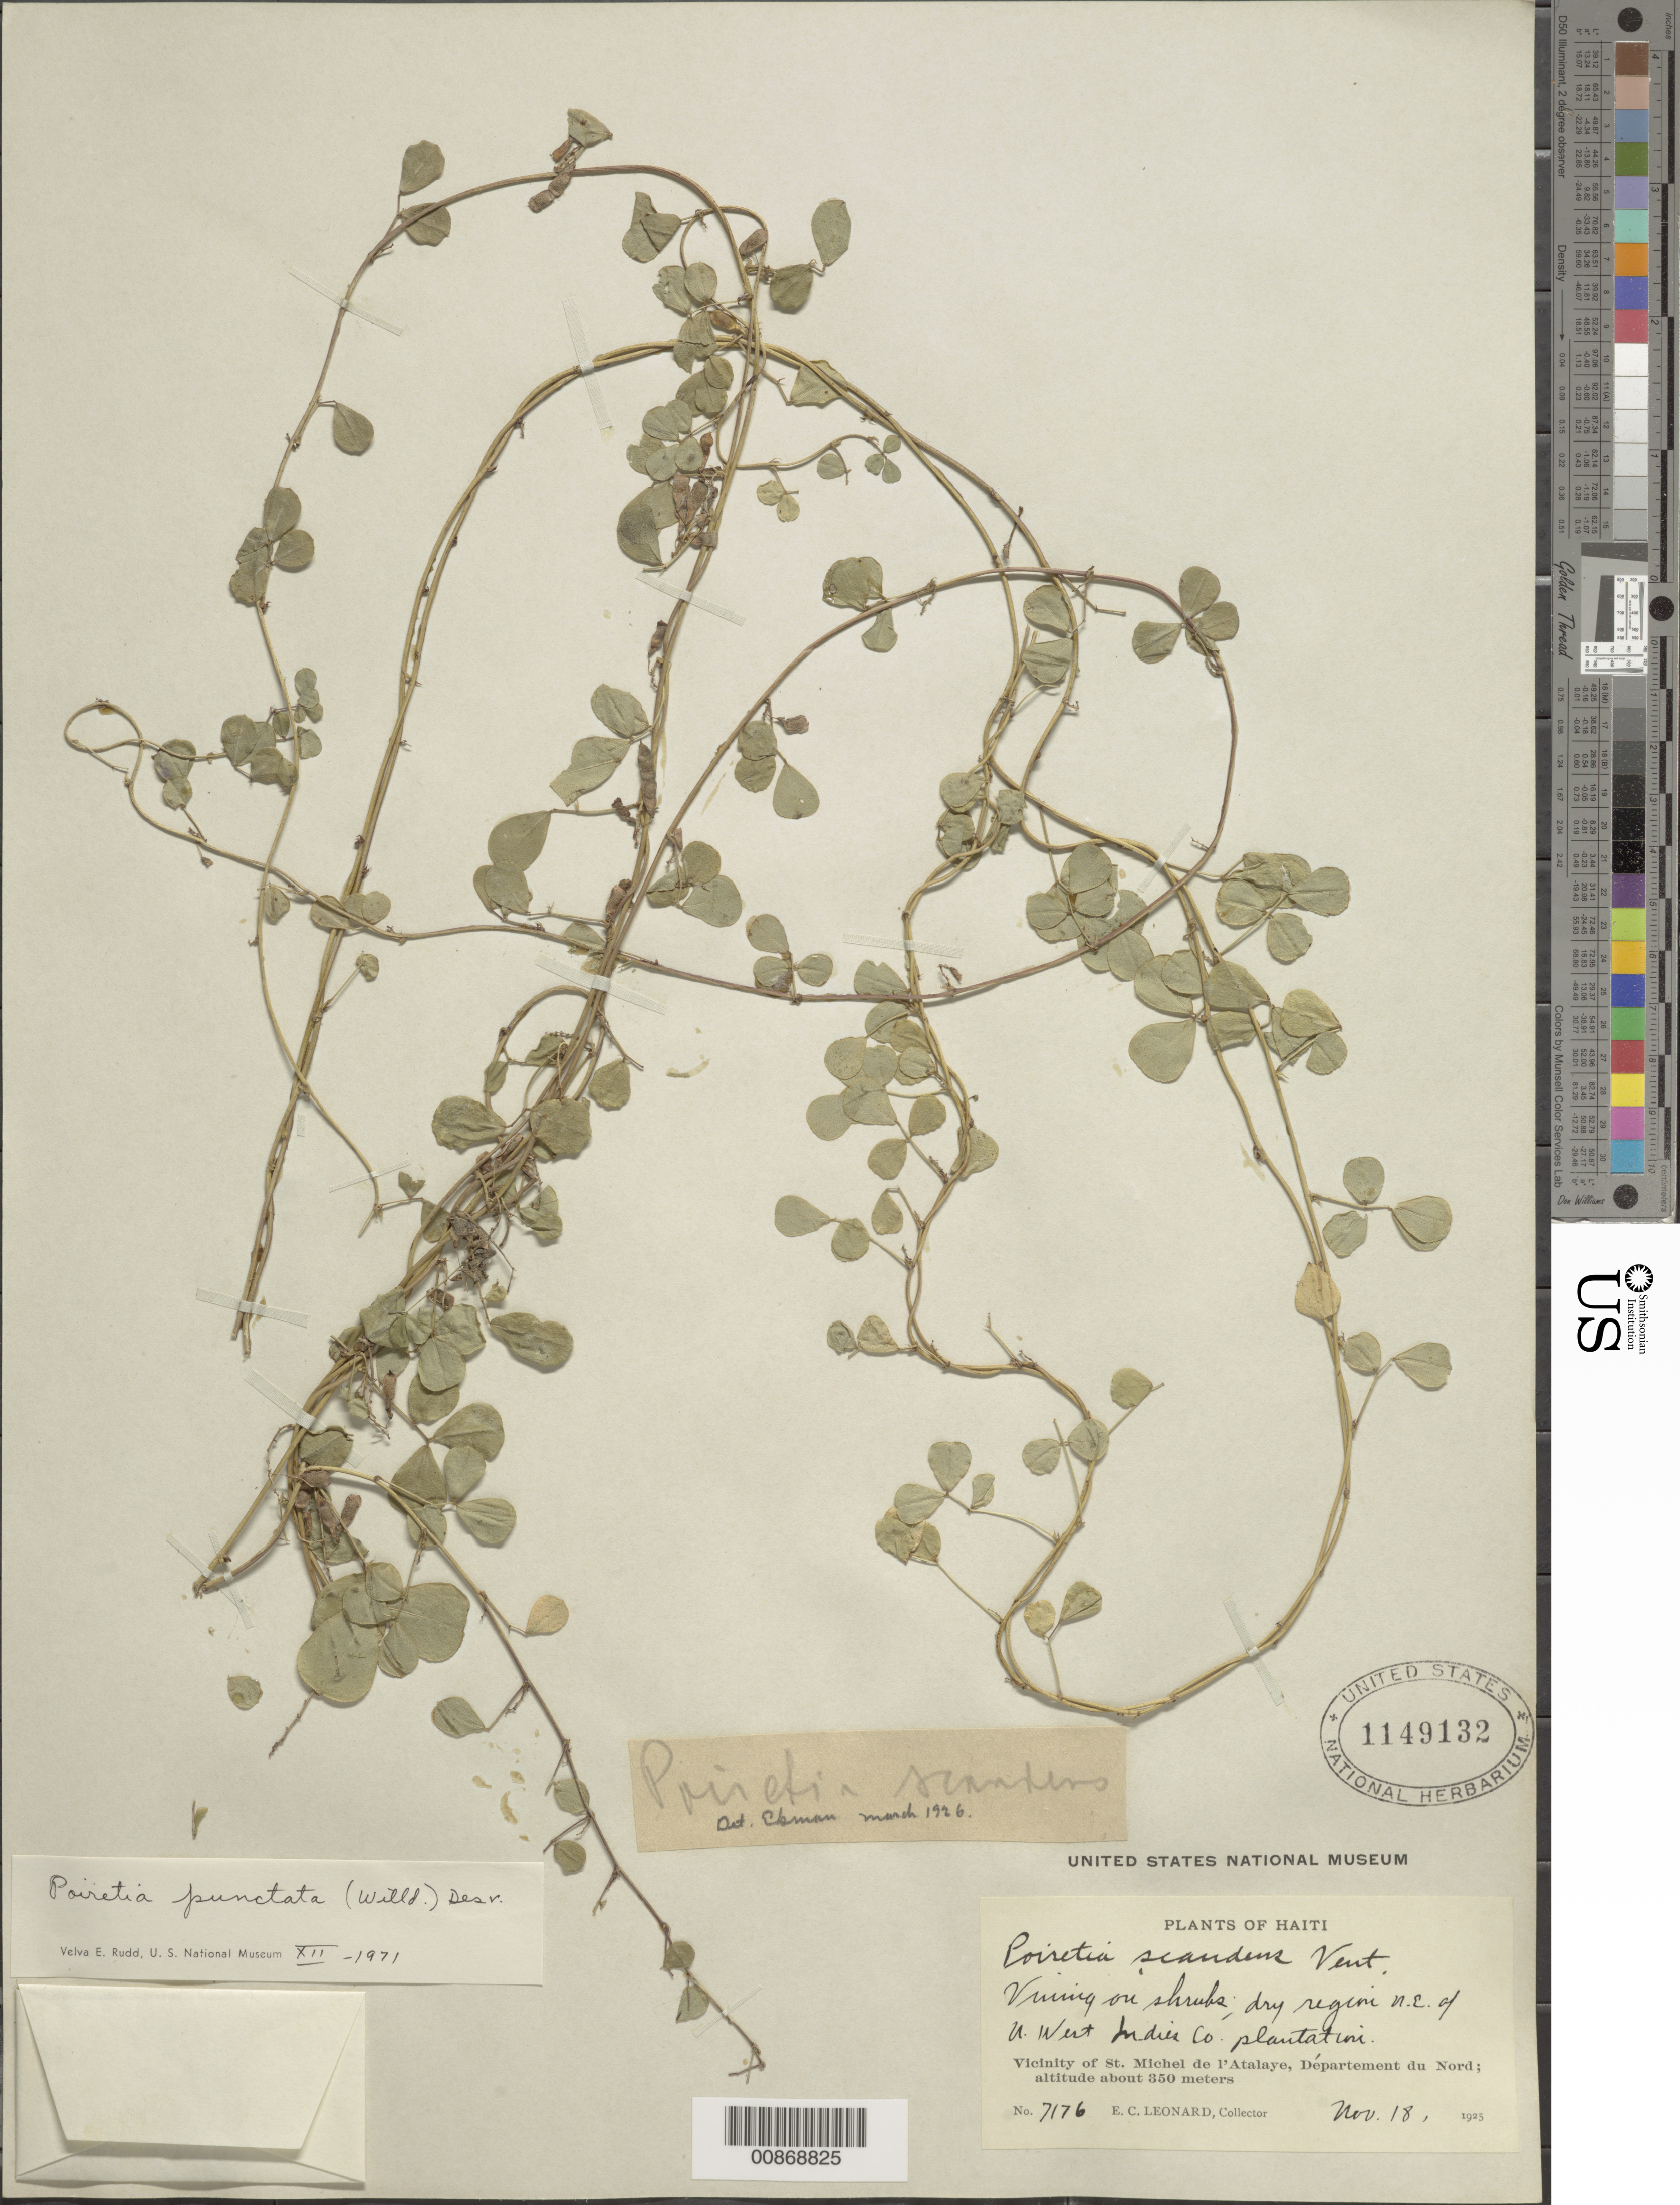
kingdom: Plantae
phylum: Tracheophyta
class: Magnoliopsida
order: Fabales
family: Fabaceae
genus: Poiretia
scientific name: Poiretia scandens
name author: Vent.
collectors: E. C. Leonard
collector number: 7176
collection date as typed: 18 Nov 1925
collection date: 1925-11-18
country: Haiti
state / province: Nord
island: Hispaniola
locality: Vicinity of St. Michel de l'Atalaye. N.E. of U. West Indies Co. Plantation.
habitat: Vining on shrubs. Dry region.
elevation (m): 350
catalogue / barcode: US 1149132